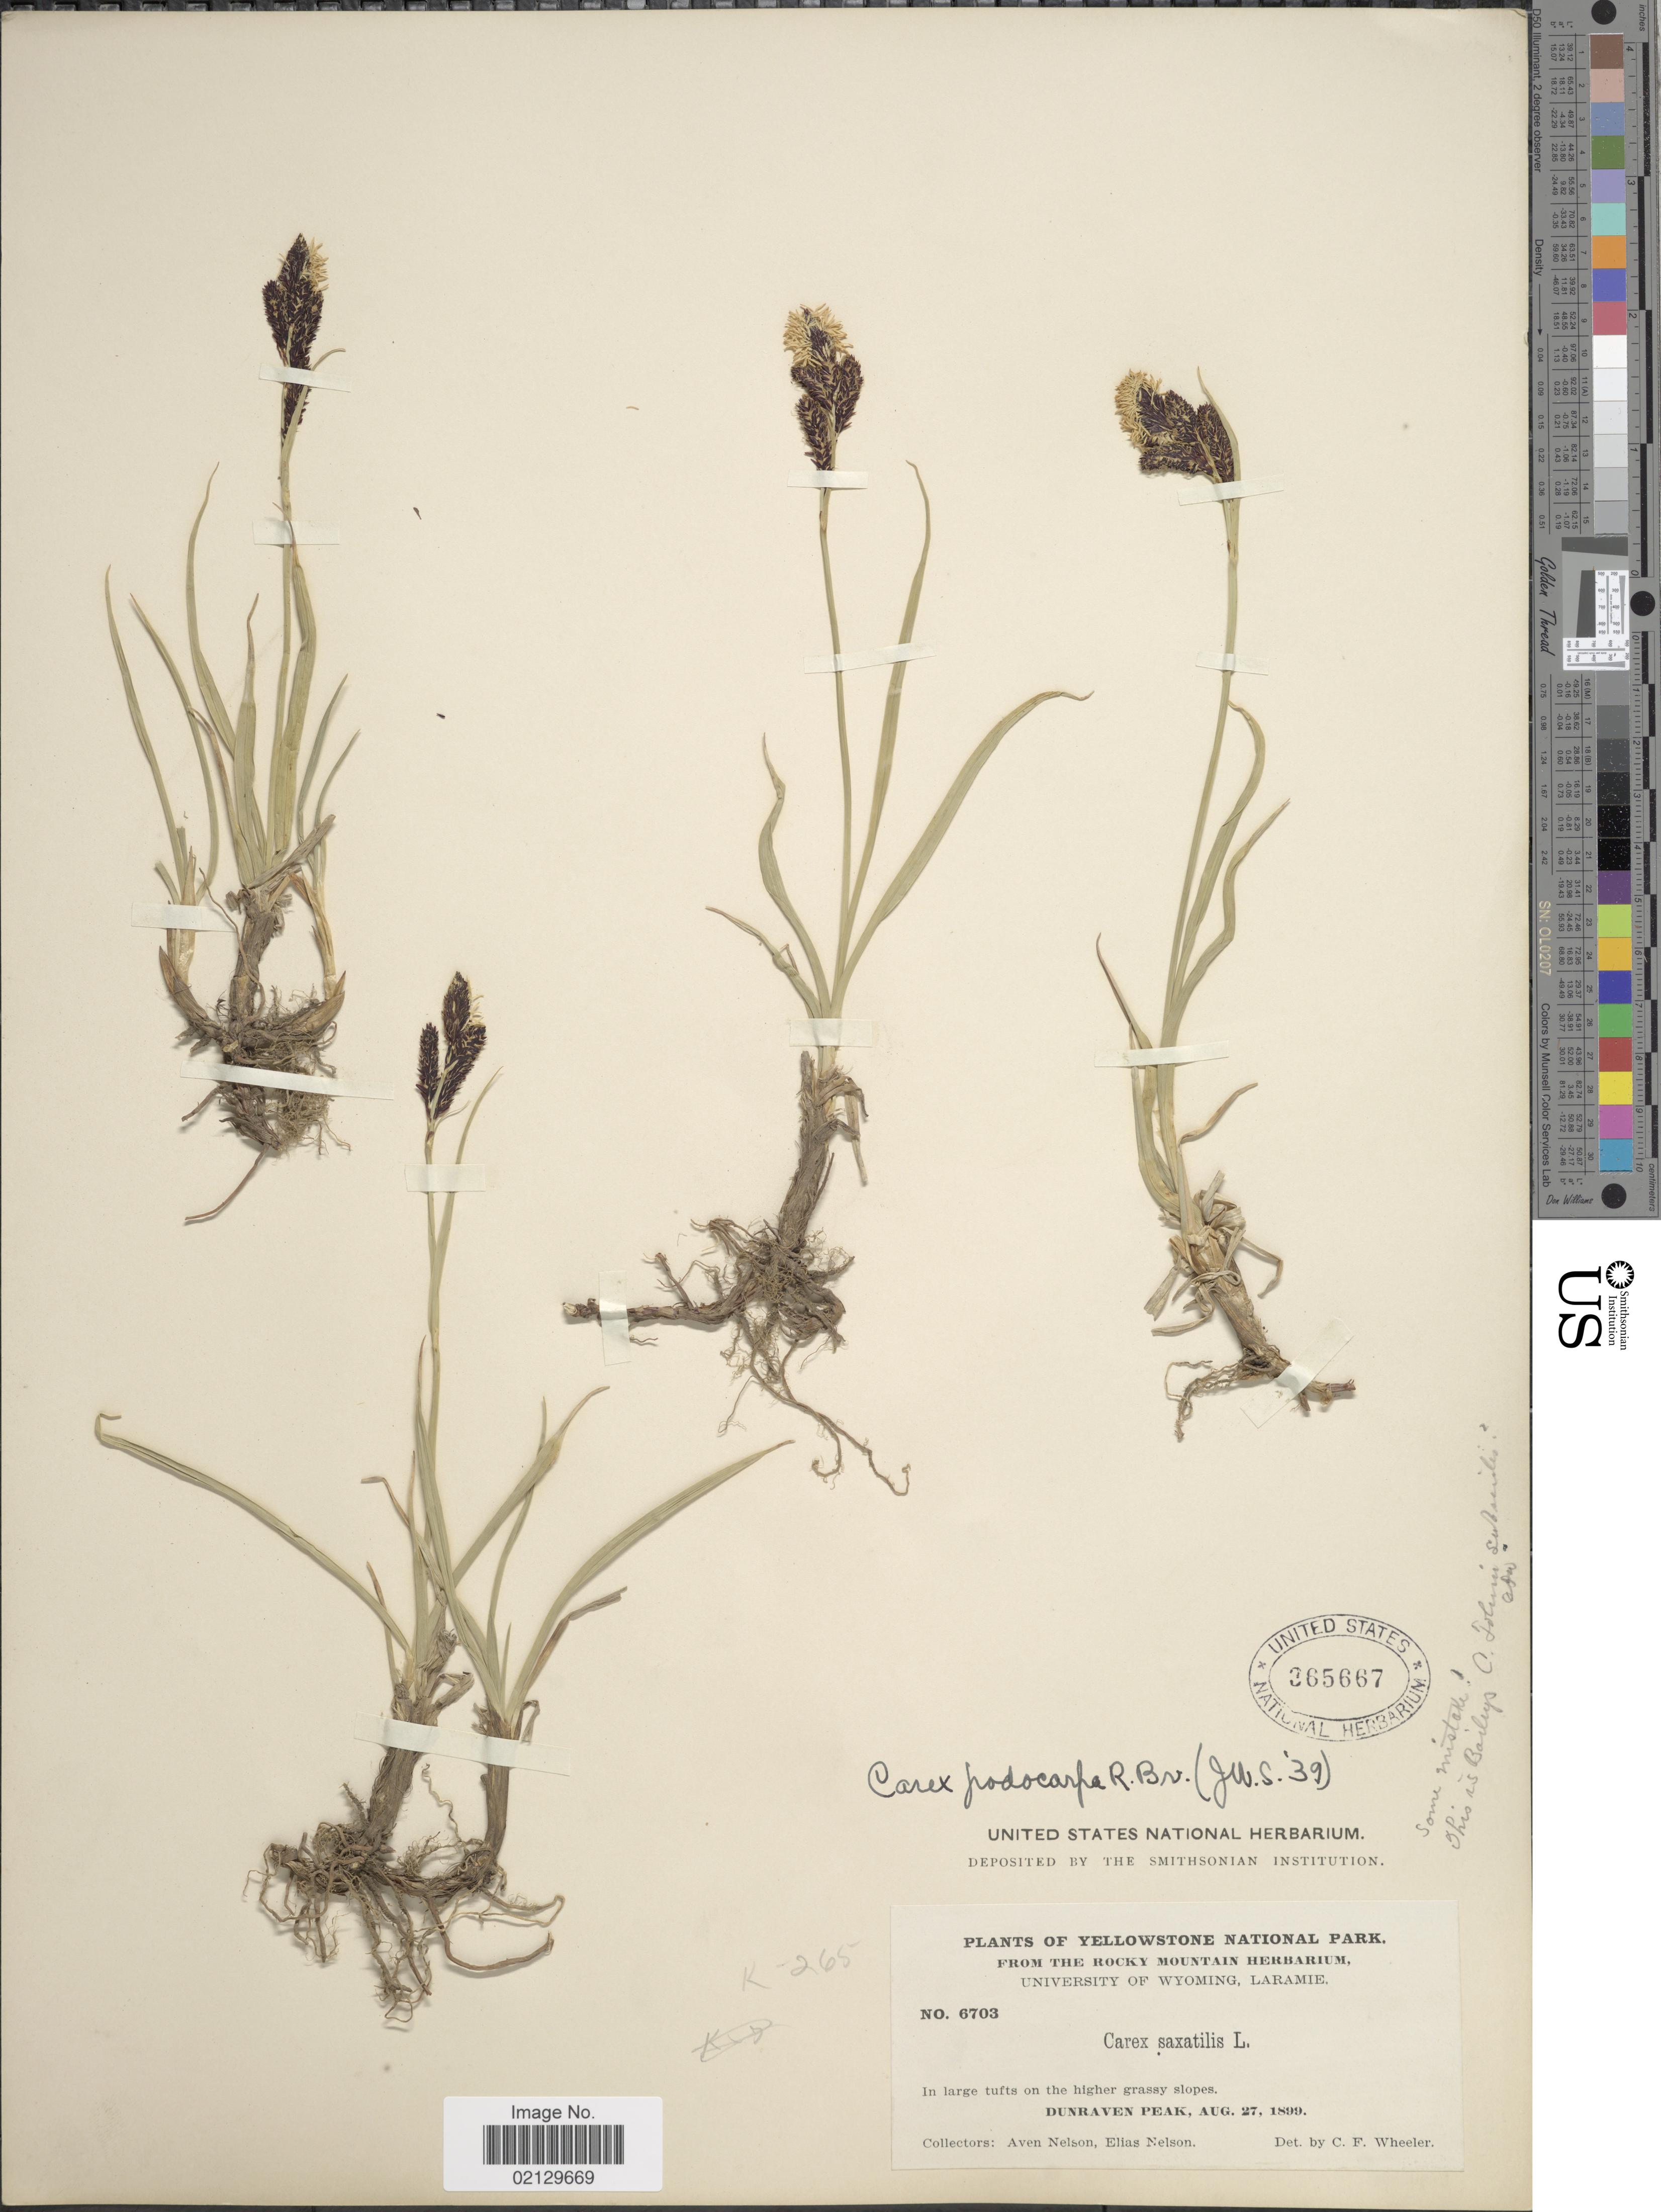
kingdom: Plantae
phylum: Tracheophyta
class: Liliopsida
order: Poales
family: Cyperaceae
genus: Carex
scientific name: Carex podocarpa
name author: R. Br.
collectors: A. Nelson & E. Nelson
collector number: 6703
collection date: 1899-08-27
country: United States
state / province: Wyoming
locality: Yellowstone National Park, In large tufts on the higher grassy slopes. Dunraven Peak.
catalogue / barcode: US 365667